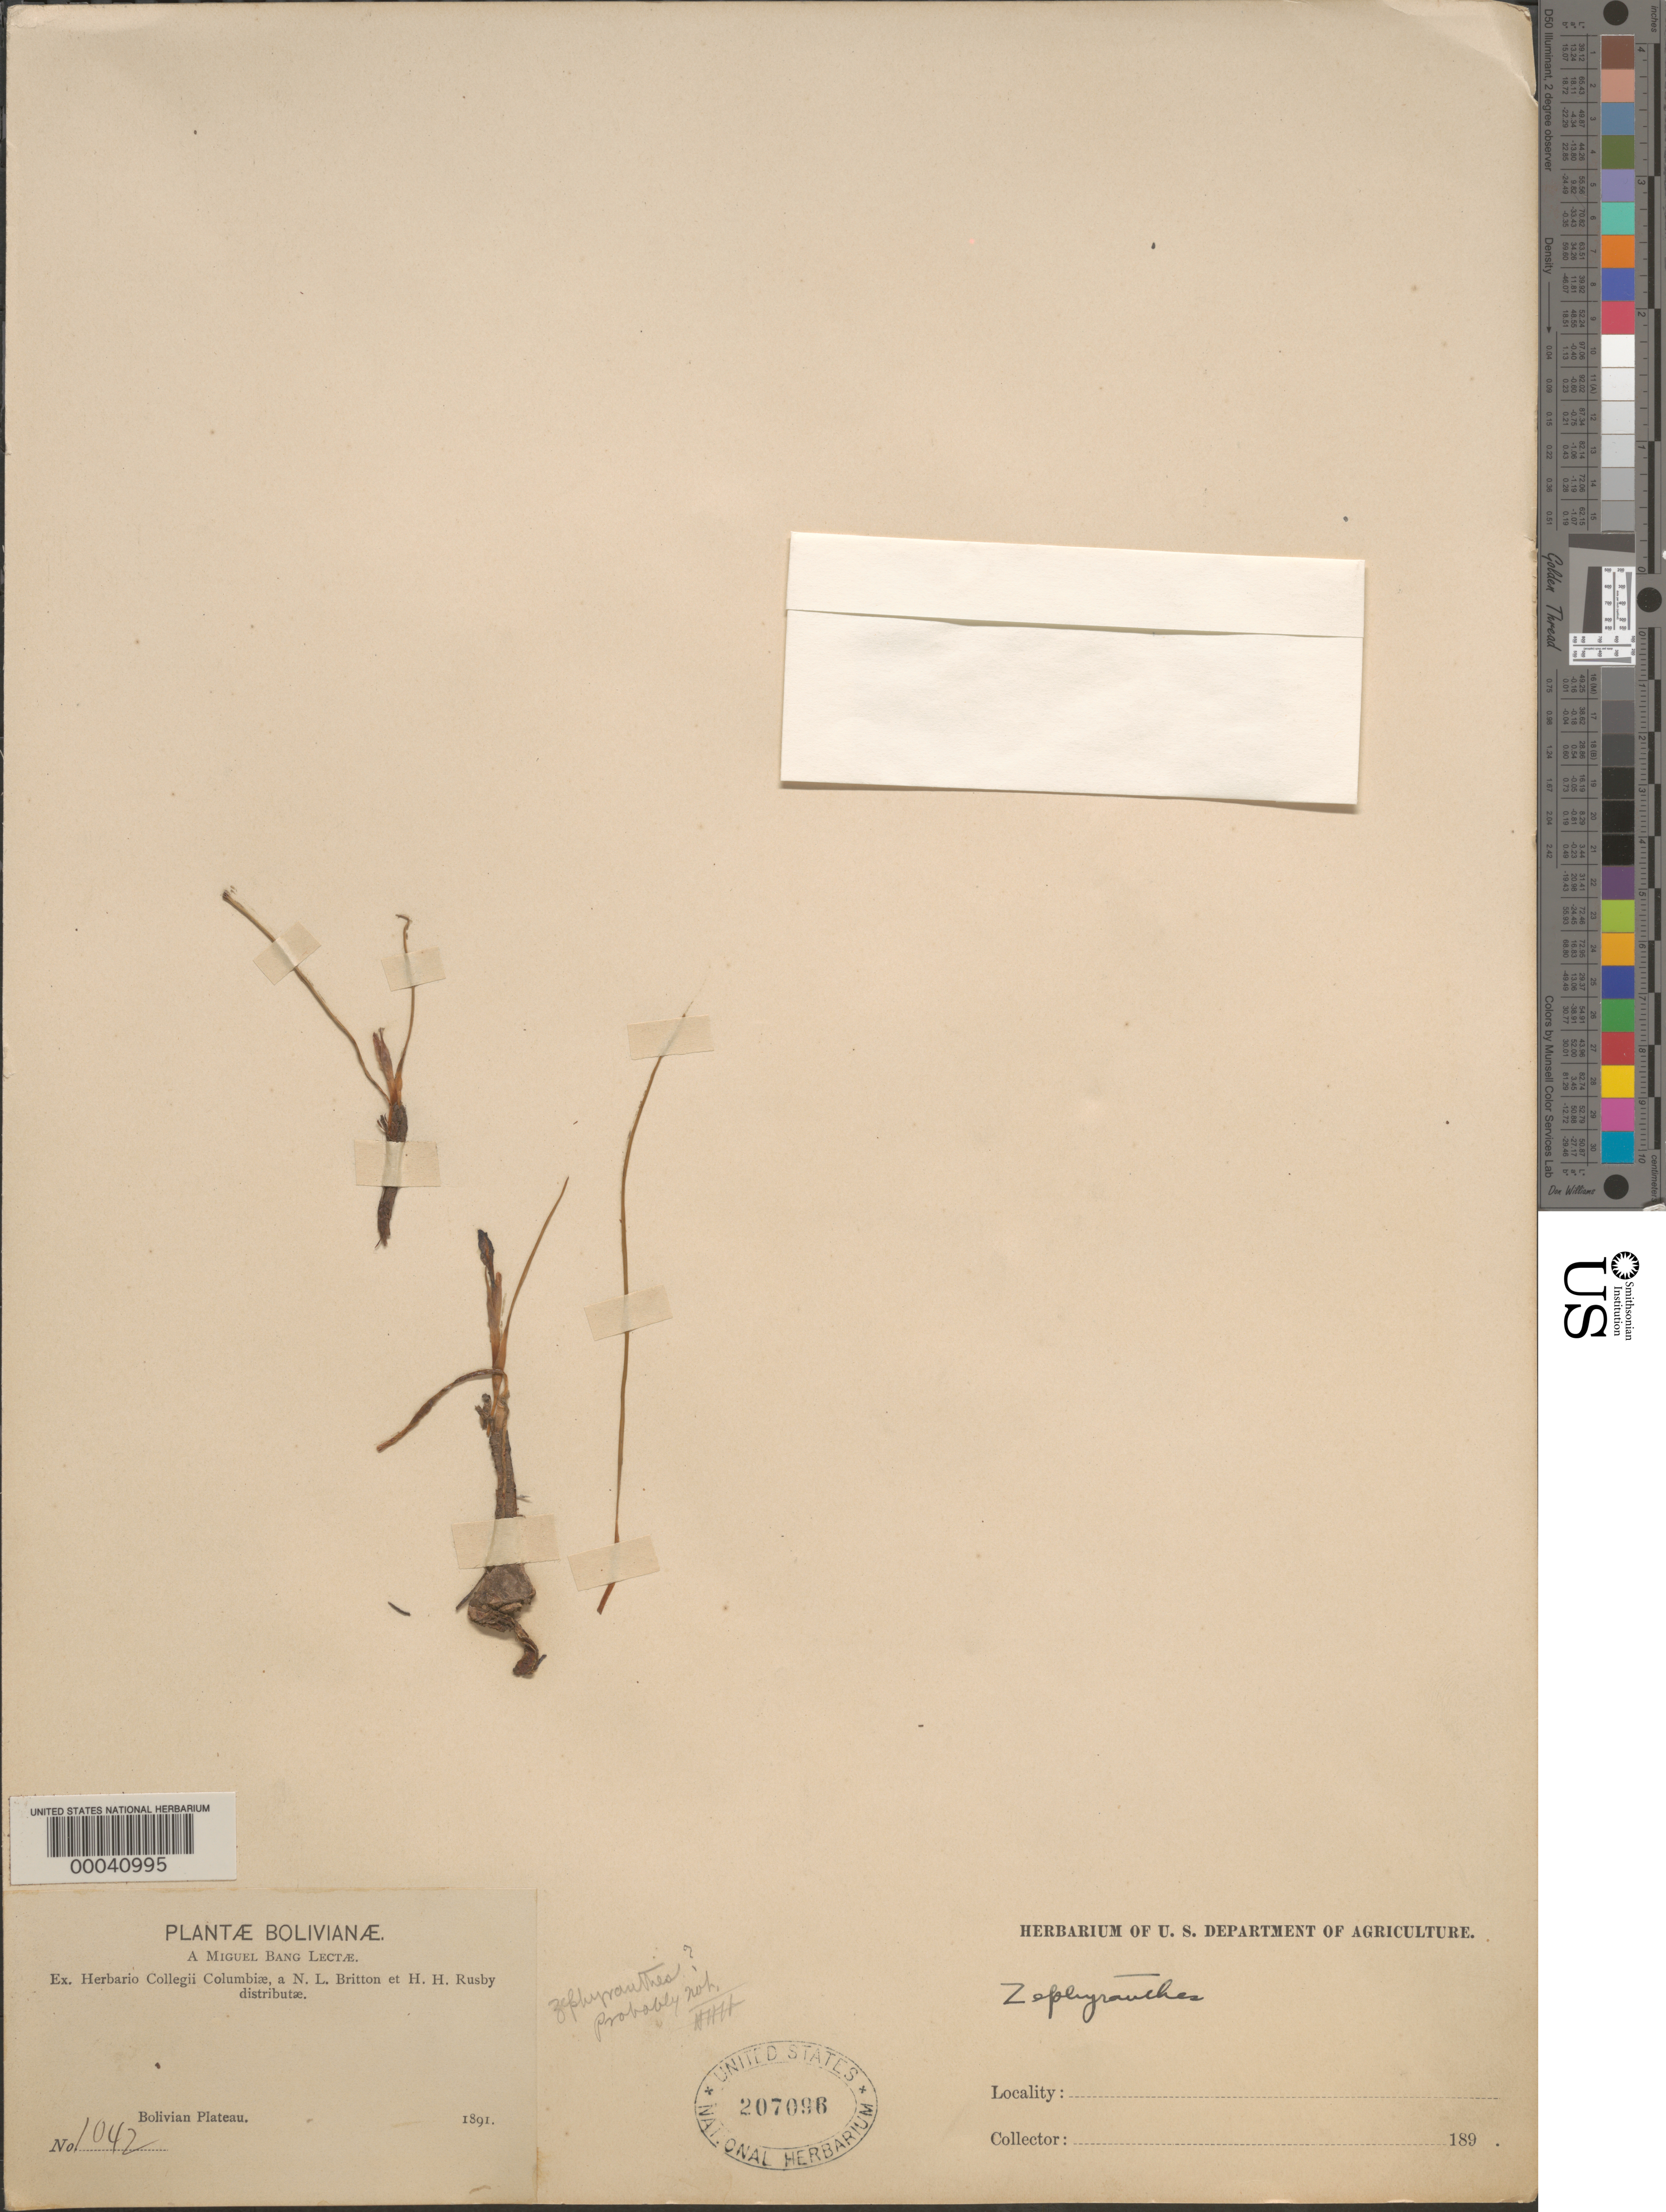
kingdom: Plantae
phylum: Tracheophyta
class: Liliopsida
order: Asparagales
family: Amaryllidaceae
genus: Zephyranthes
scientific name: Zephyranthes sp.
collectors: M. Bang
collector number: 1042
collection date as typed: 1891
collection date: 1891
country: Bolivia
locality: Bolivian Plateau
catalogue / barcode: US 207096